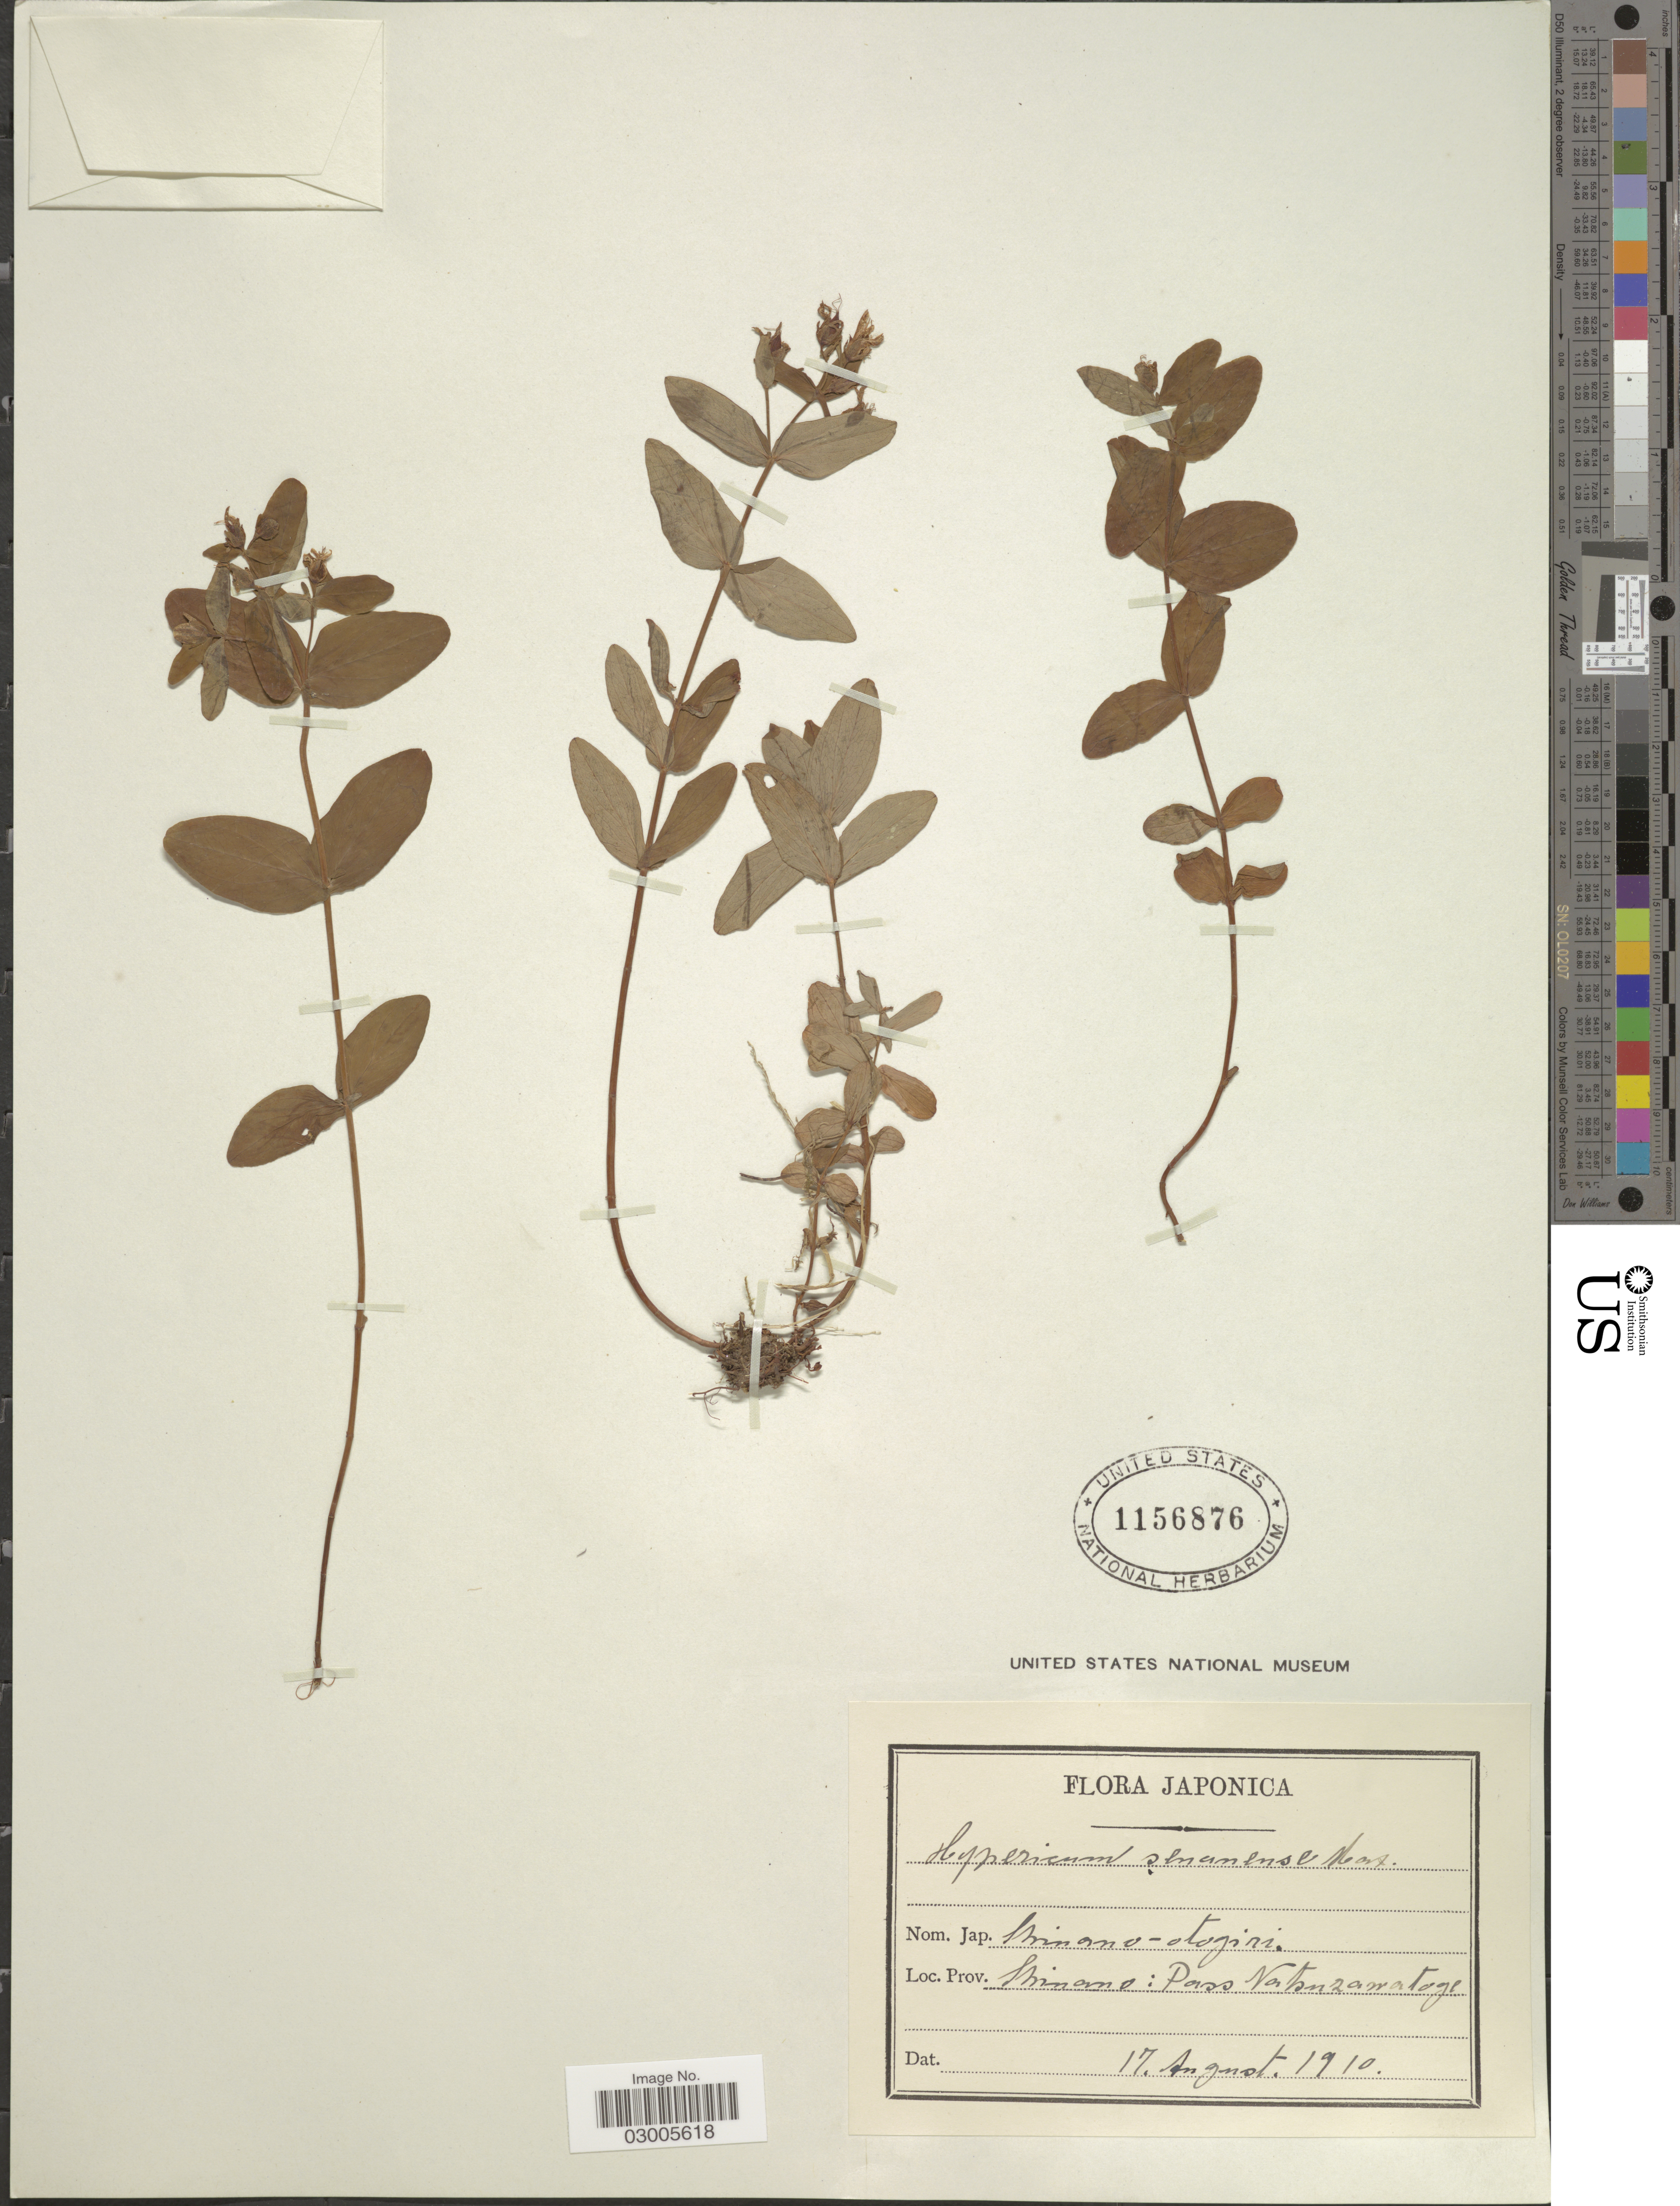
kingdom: Plantae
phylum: Tracheophyta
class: Magnoliopsida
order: Malpighiales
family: Hypericaceae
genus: Hypericum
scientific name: Hypericum senanense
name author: Maxim.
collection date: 1910-08-17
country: Japan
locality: Japonica. Shinano: Pass Natsuzawatoge.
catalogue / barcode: US 1156876